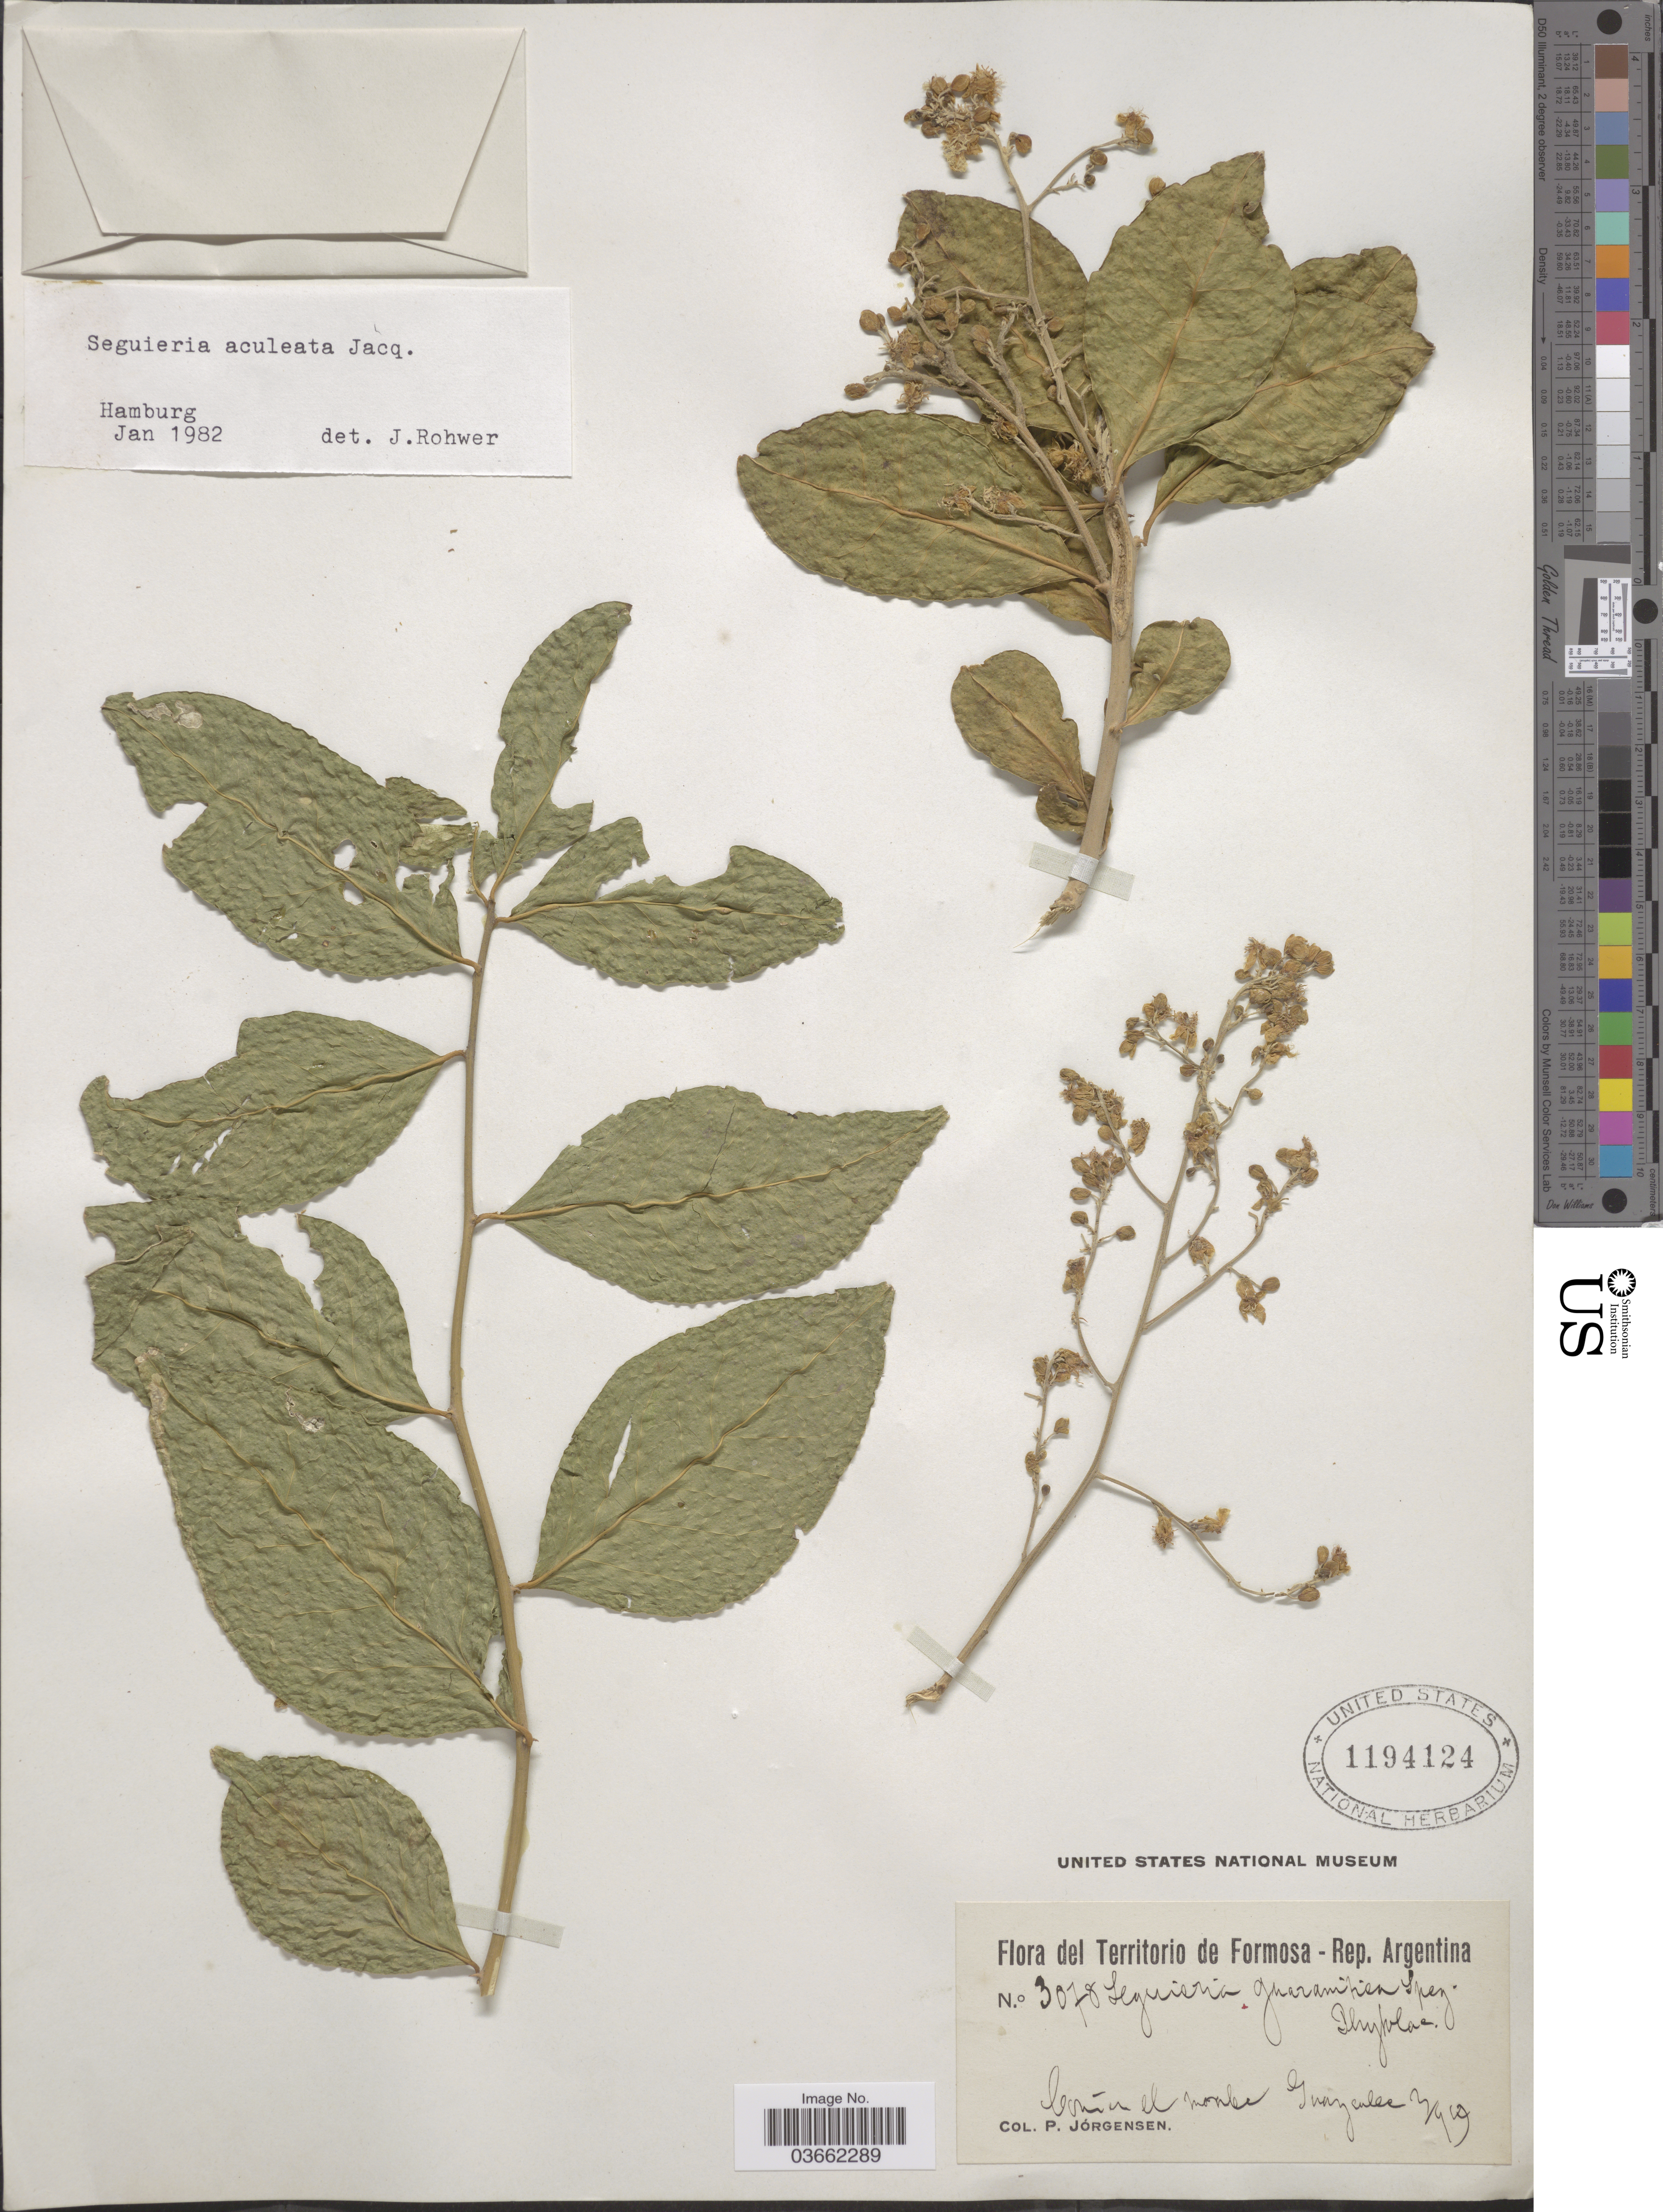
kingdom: Plantae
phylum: Tracheophyta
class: Magnoliopsida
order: Caryophyllales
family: Phytolaccaceae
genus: Seguieria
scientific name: Seguieria aculeata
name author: Jacq.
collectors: P. Jörgensen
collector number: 3078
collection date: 1919-03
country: Argentina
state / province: Formosa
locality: Común el monte Guayculee.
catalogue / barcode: US 1194124